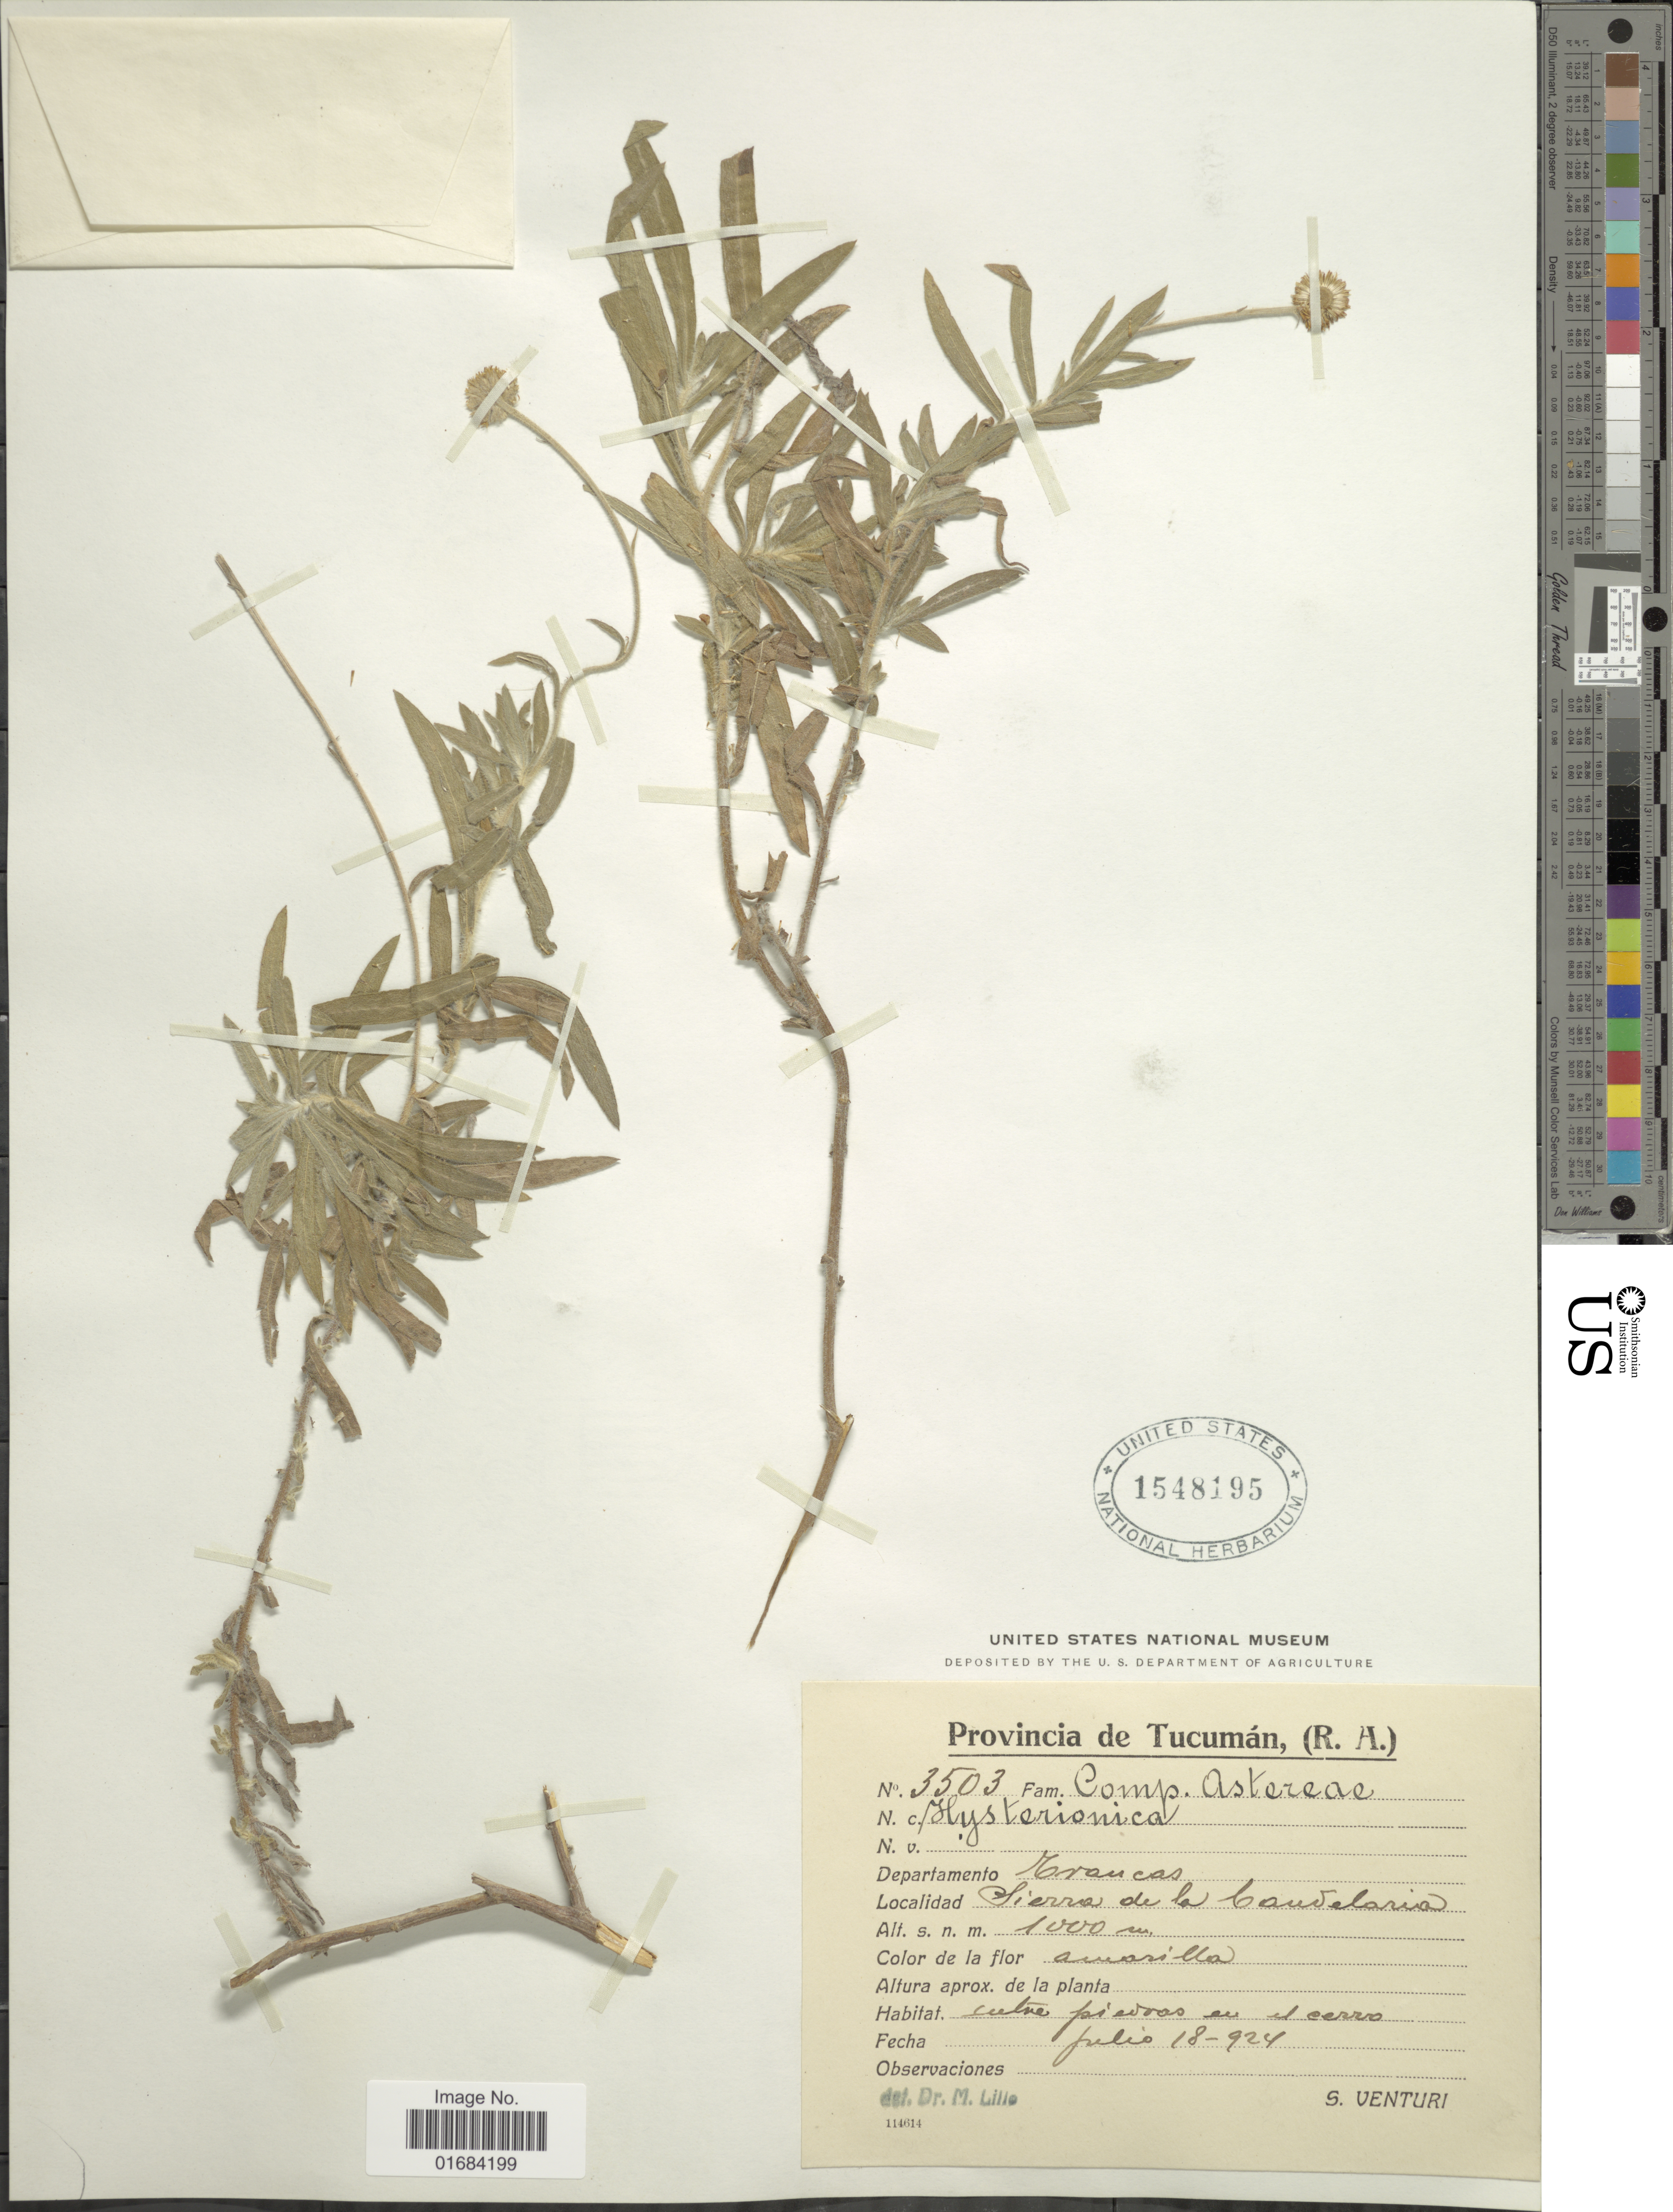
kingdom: Plantae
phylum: Tracheophyta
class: Magnoliopsida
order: Asterales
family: Asteraceae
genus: Hysterionica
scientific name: Hysterionica sp.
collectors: S. Venturi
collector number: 3503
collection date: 1924-07-18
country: Argentina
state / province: Tucuman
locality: (R.A.), Departamento Trancas, Sierra de la Candelaria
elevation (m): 1000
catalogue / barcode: US 1548195